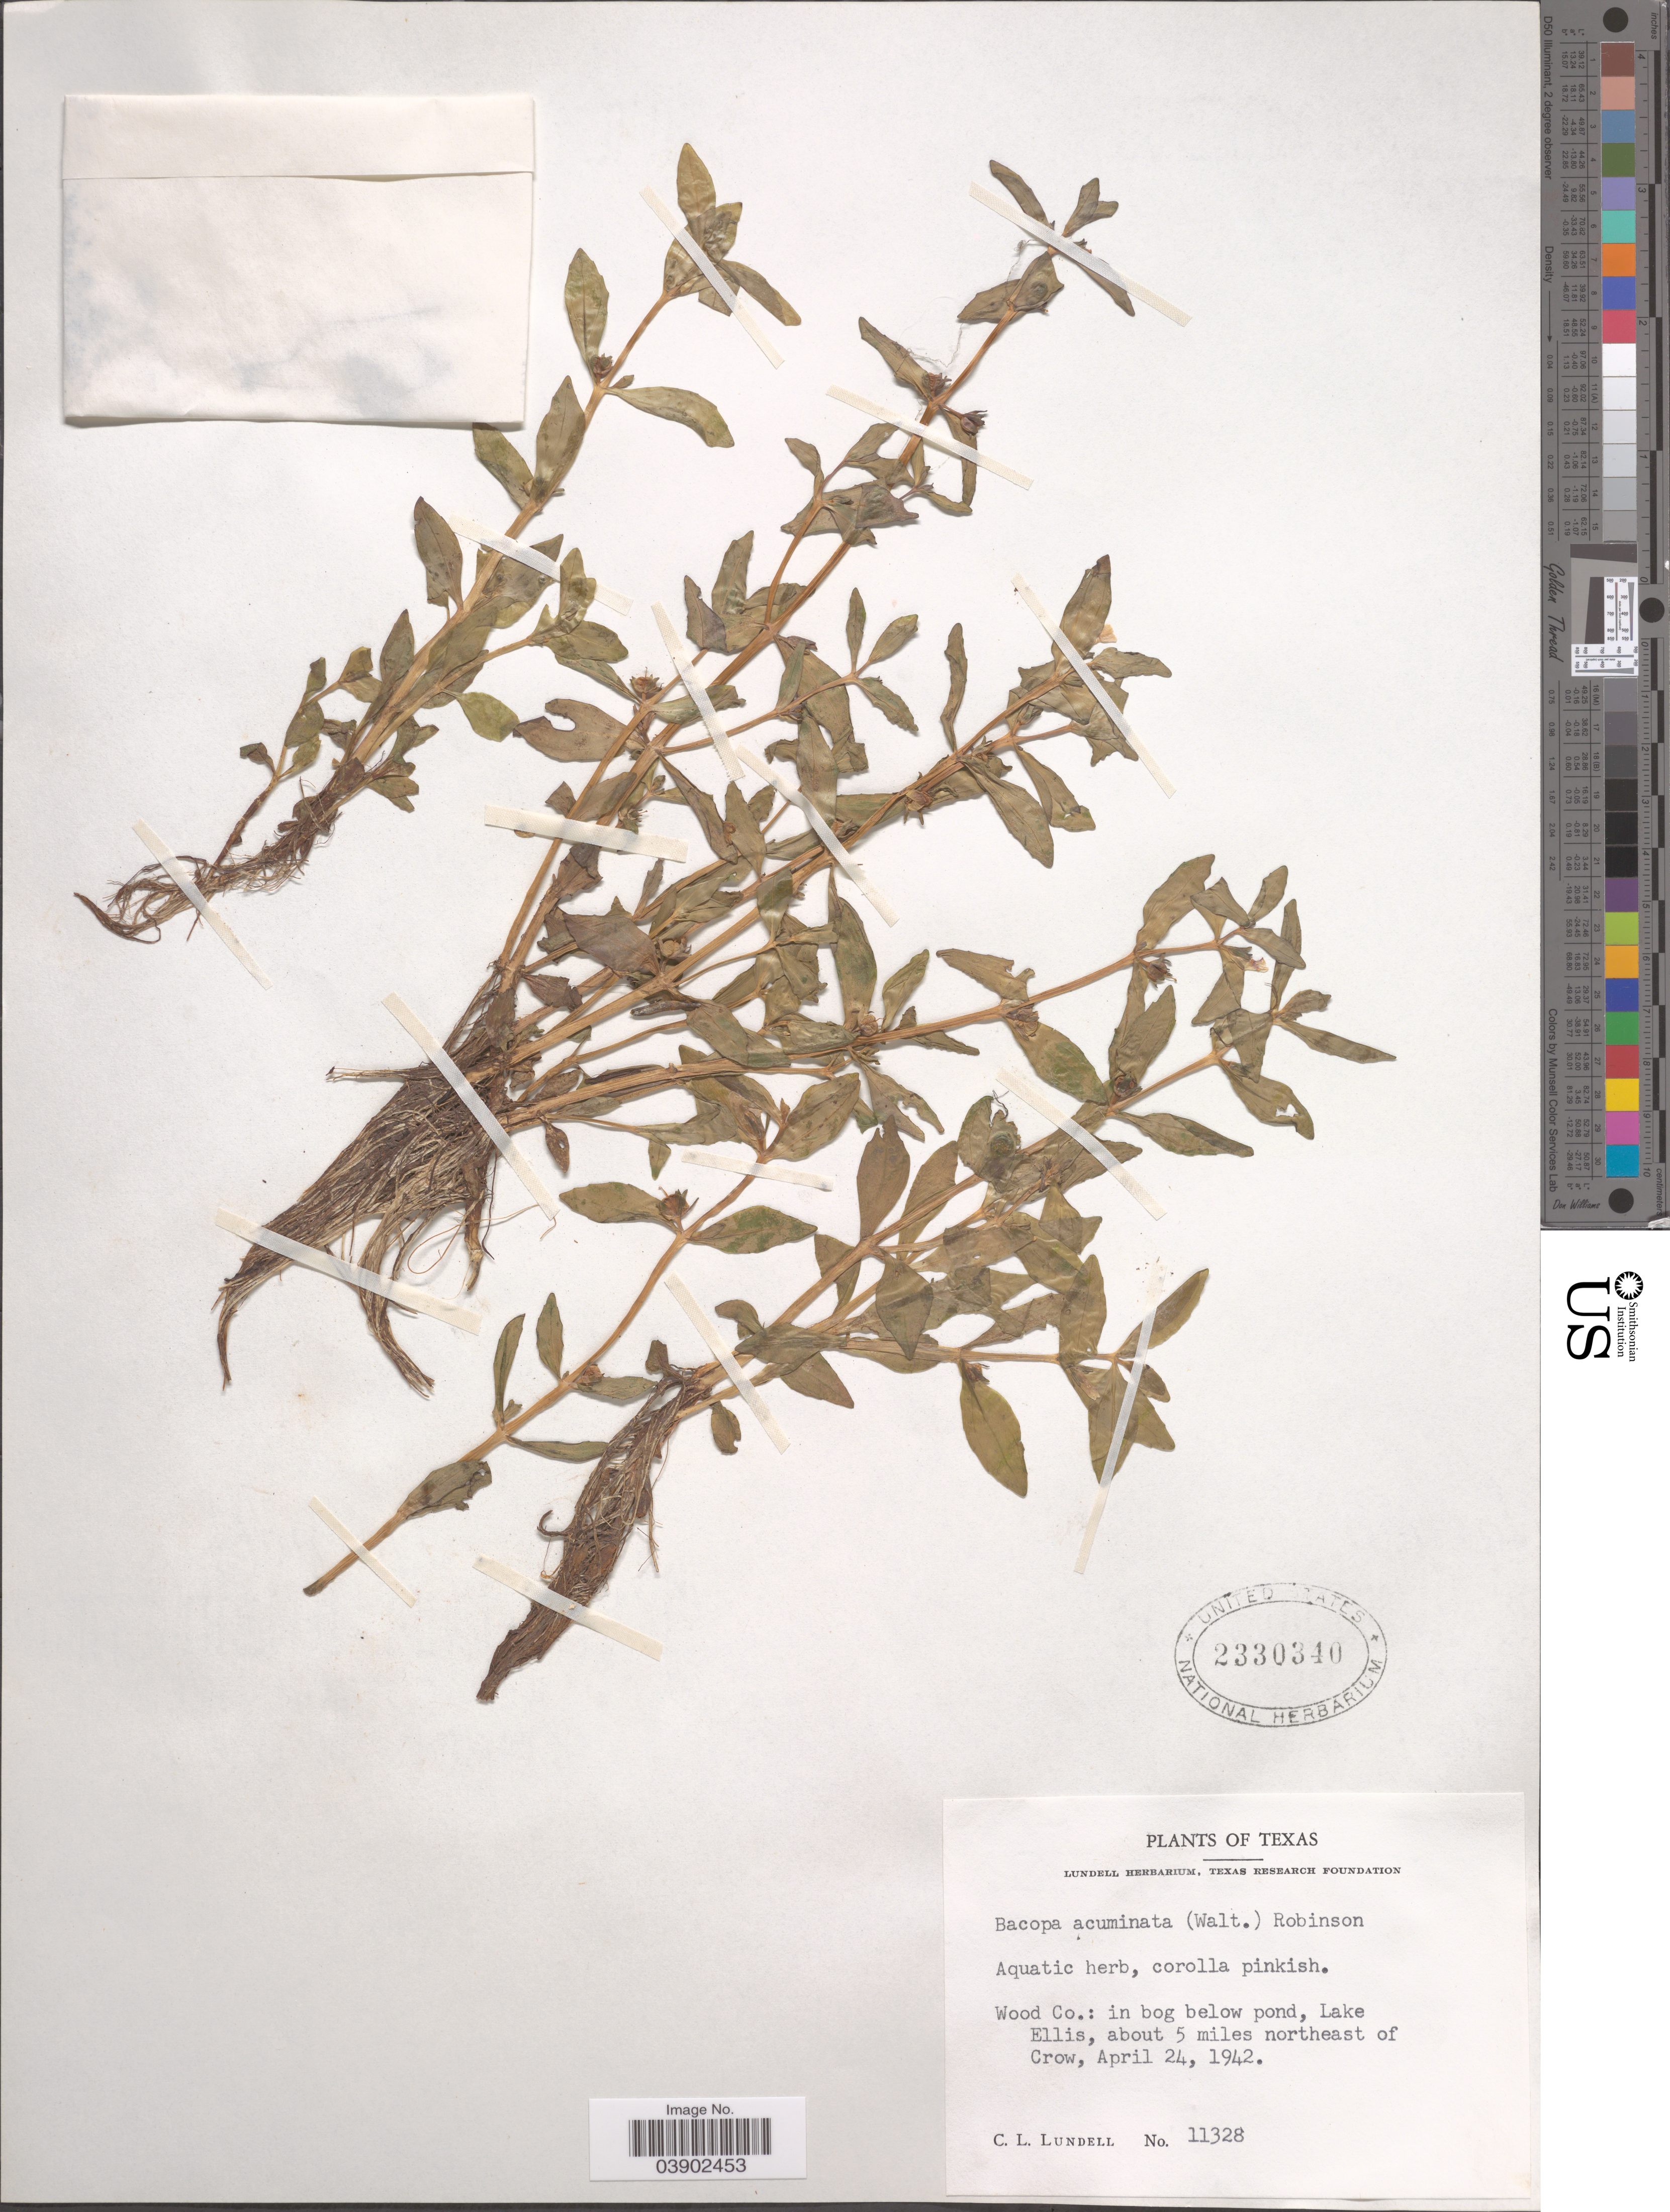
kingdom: Plantae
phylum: Tracheophyta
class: Magnoliopsida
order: Lamiales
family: Plantaginaceae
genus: Mecardonia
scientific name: Mecardonia acuminata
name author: (Walter) Small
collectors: C. L. Lundell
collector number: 11328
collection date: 1942-04-24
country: United States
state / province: Texas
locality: Wood Co.: in bog below pond, Lake Ellis, about 5 miles northeast of Crow.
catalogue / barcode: US 2330340